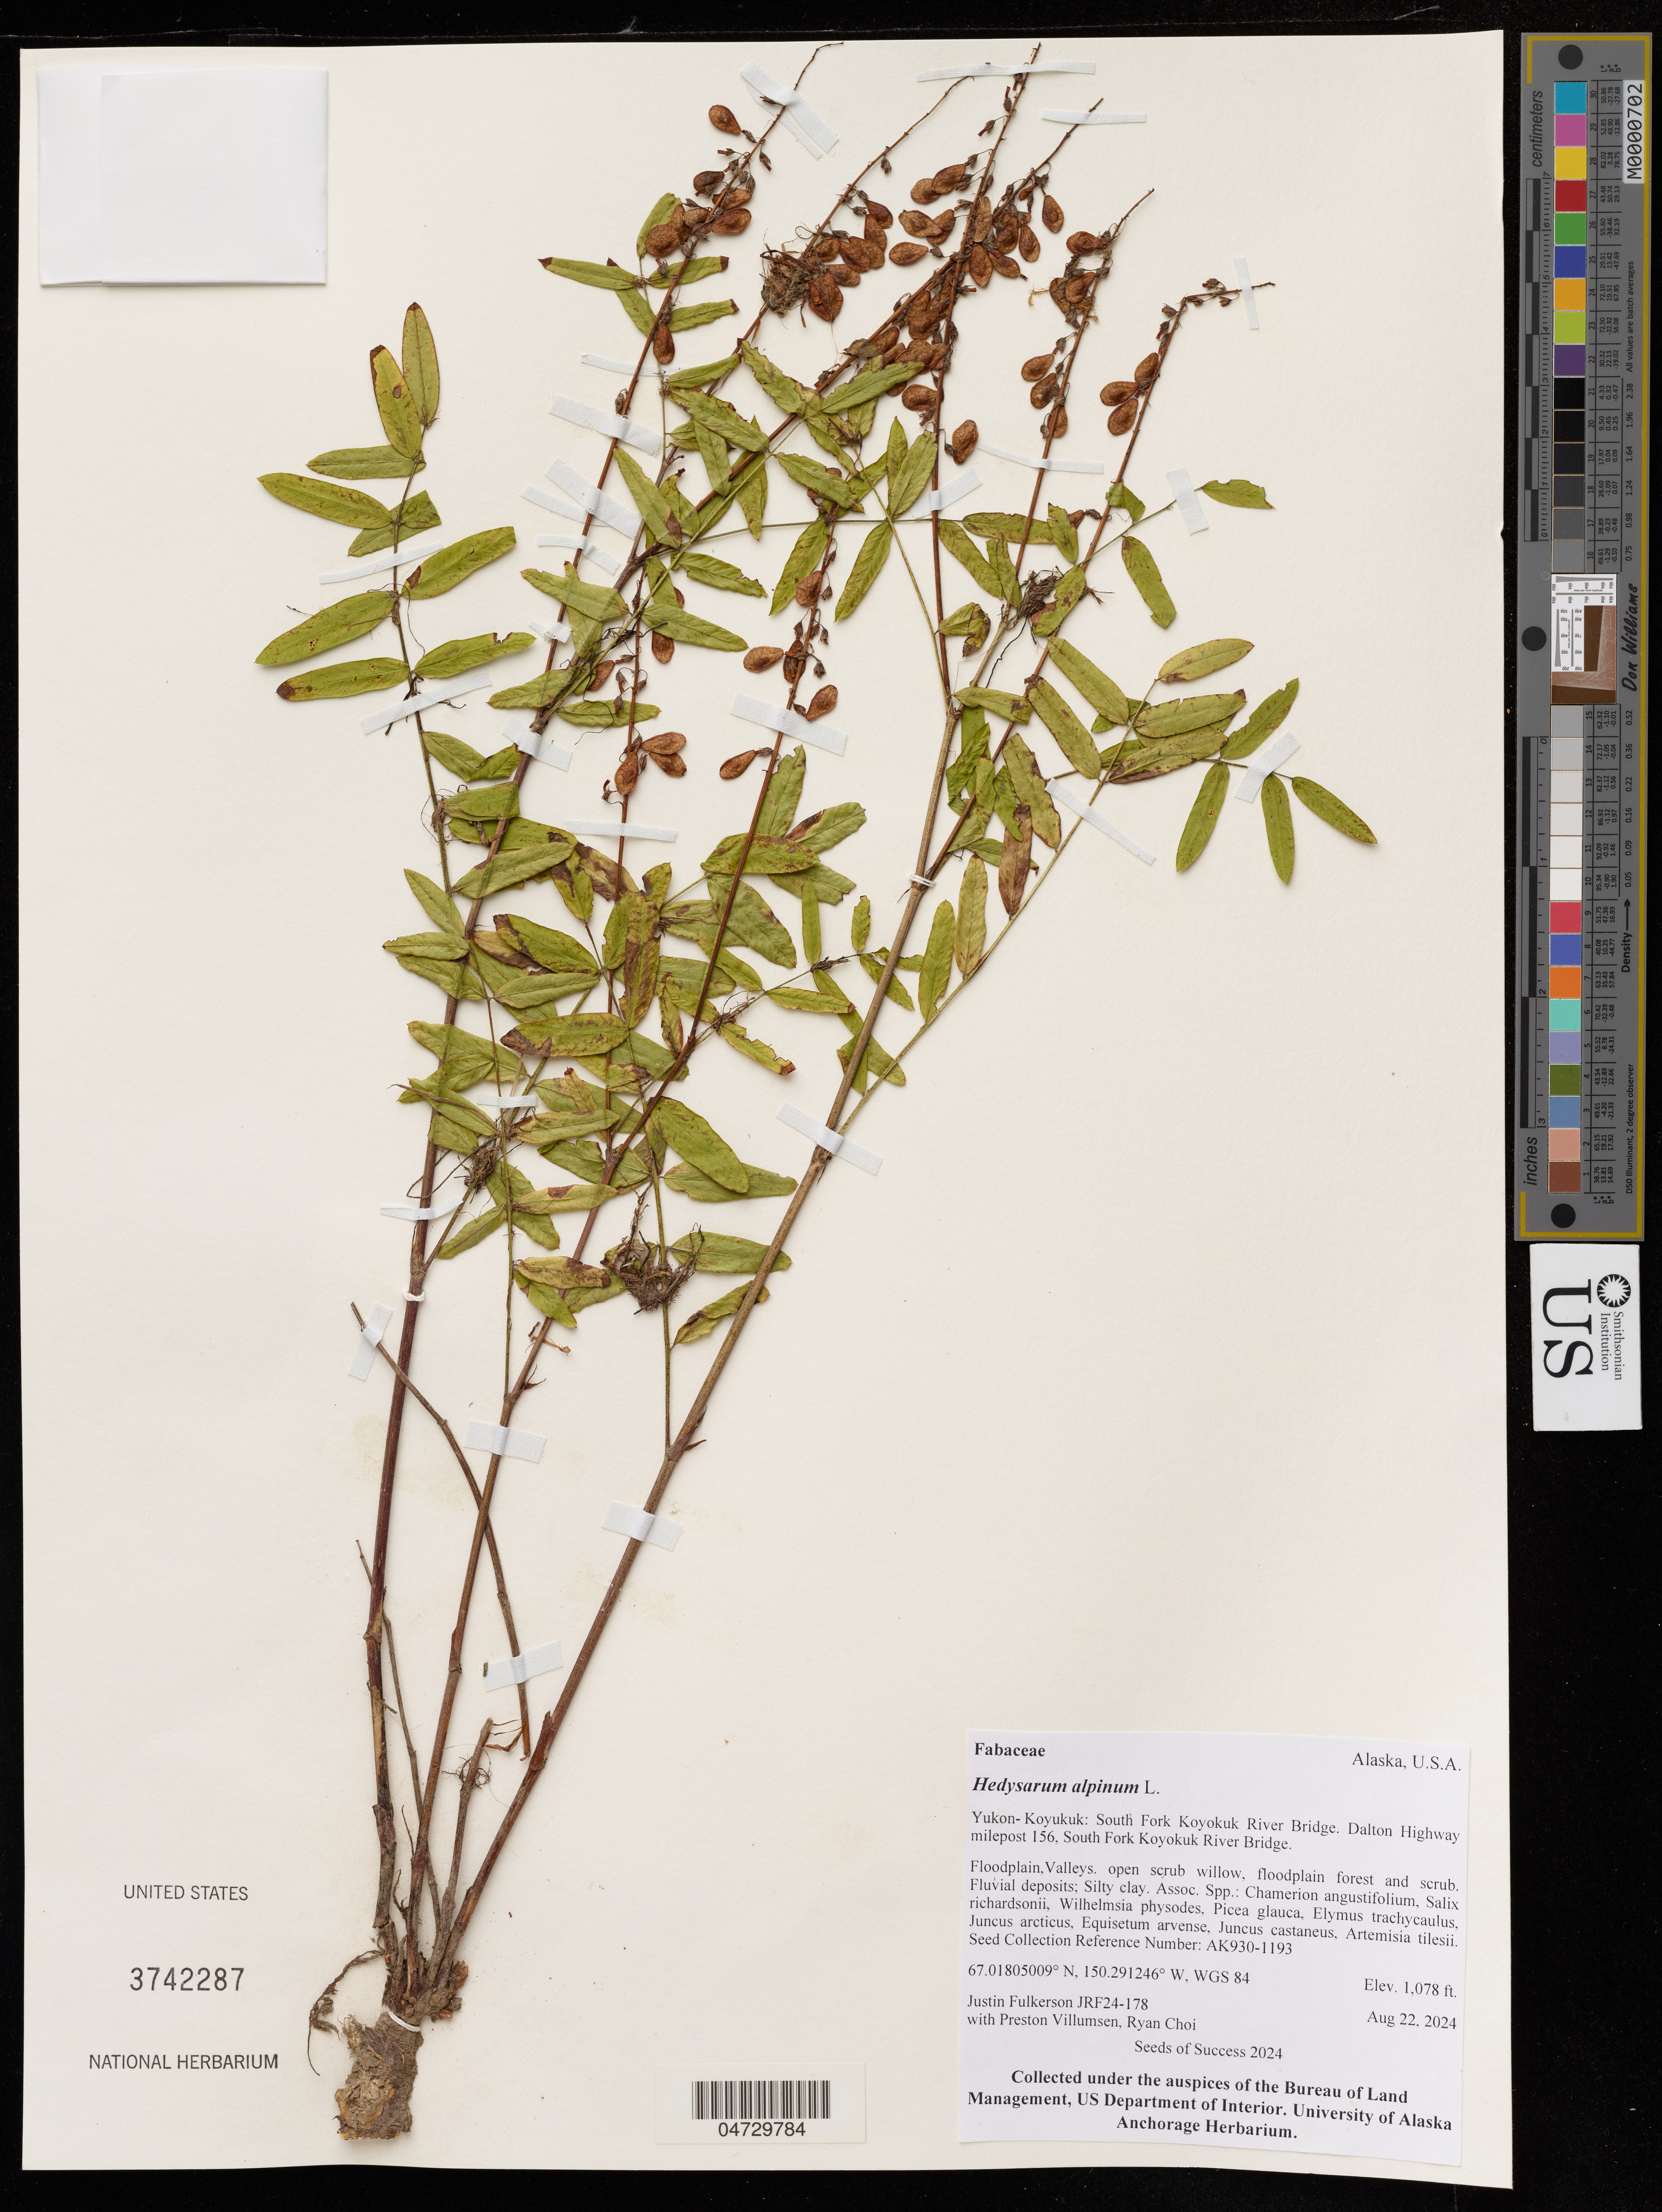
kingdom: Plantae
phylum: Tracheophyta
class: Magnoliopsida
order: Fabales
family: Fabaceae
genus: Hedysarum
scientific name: Hedysarum alpinum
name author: L.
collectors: J. Fulkerson, P. Villumsen & R. Choi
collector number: JRF24-178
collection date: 2024-08-22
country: United States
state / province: Alaska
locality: Yukon- Koyukuk: South Fork Koyokuk River Bridge. Dalton Highway milepost 156, South Fork Koyokuk River Bridge. WGS 84.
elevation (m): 329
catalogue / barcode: US 3742287